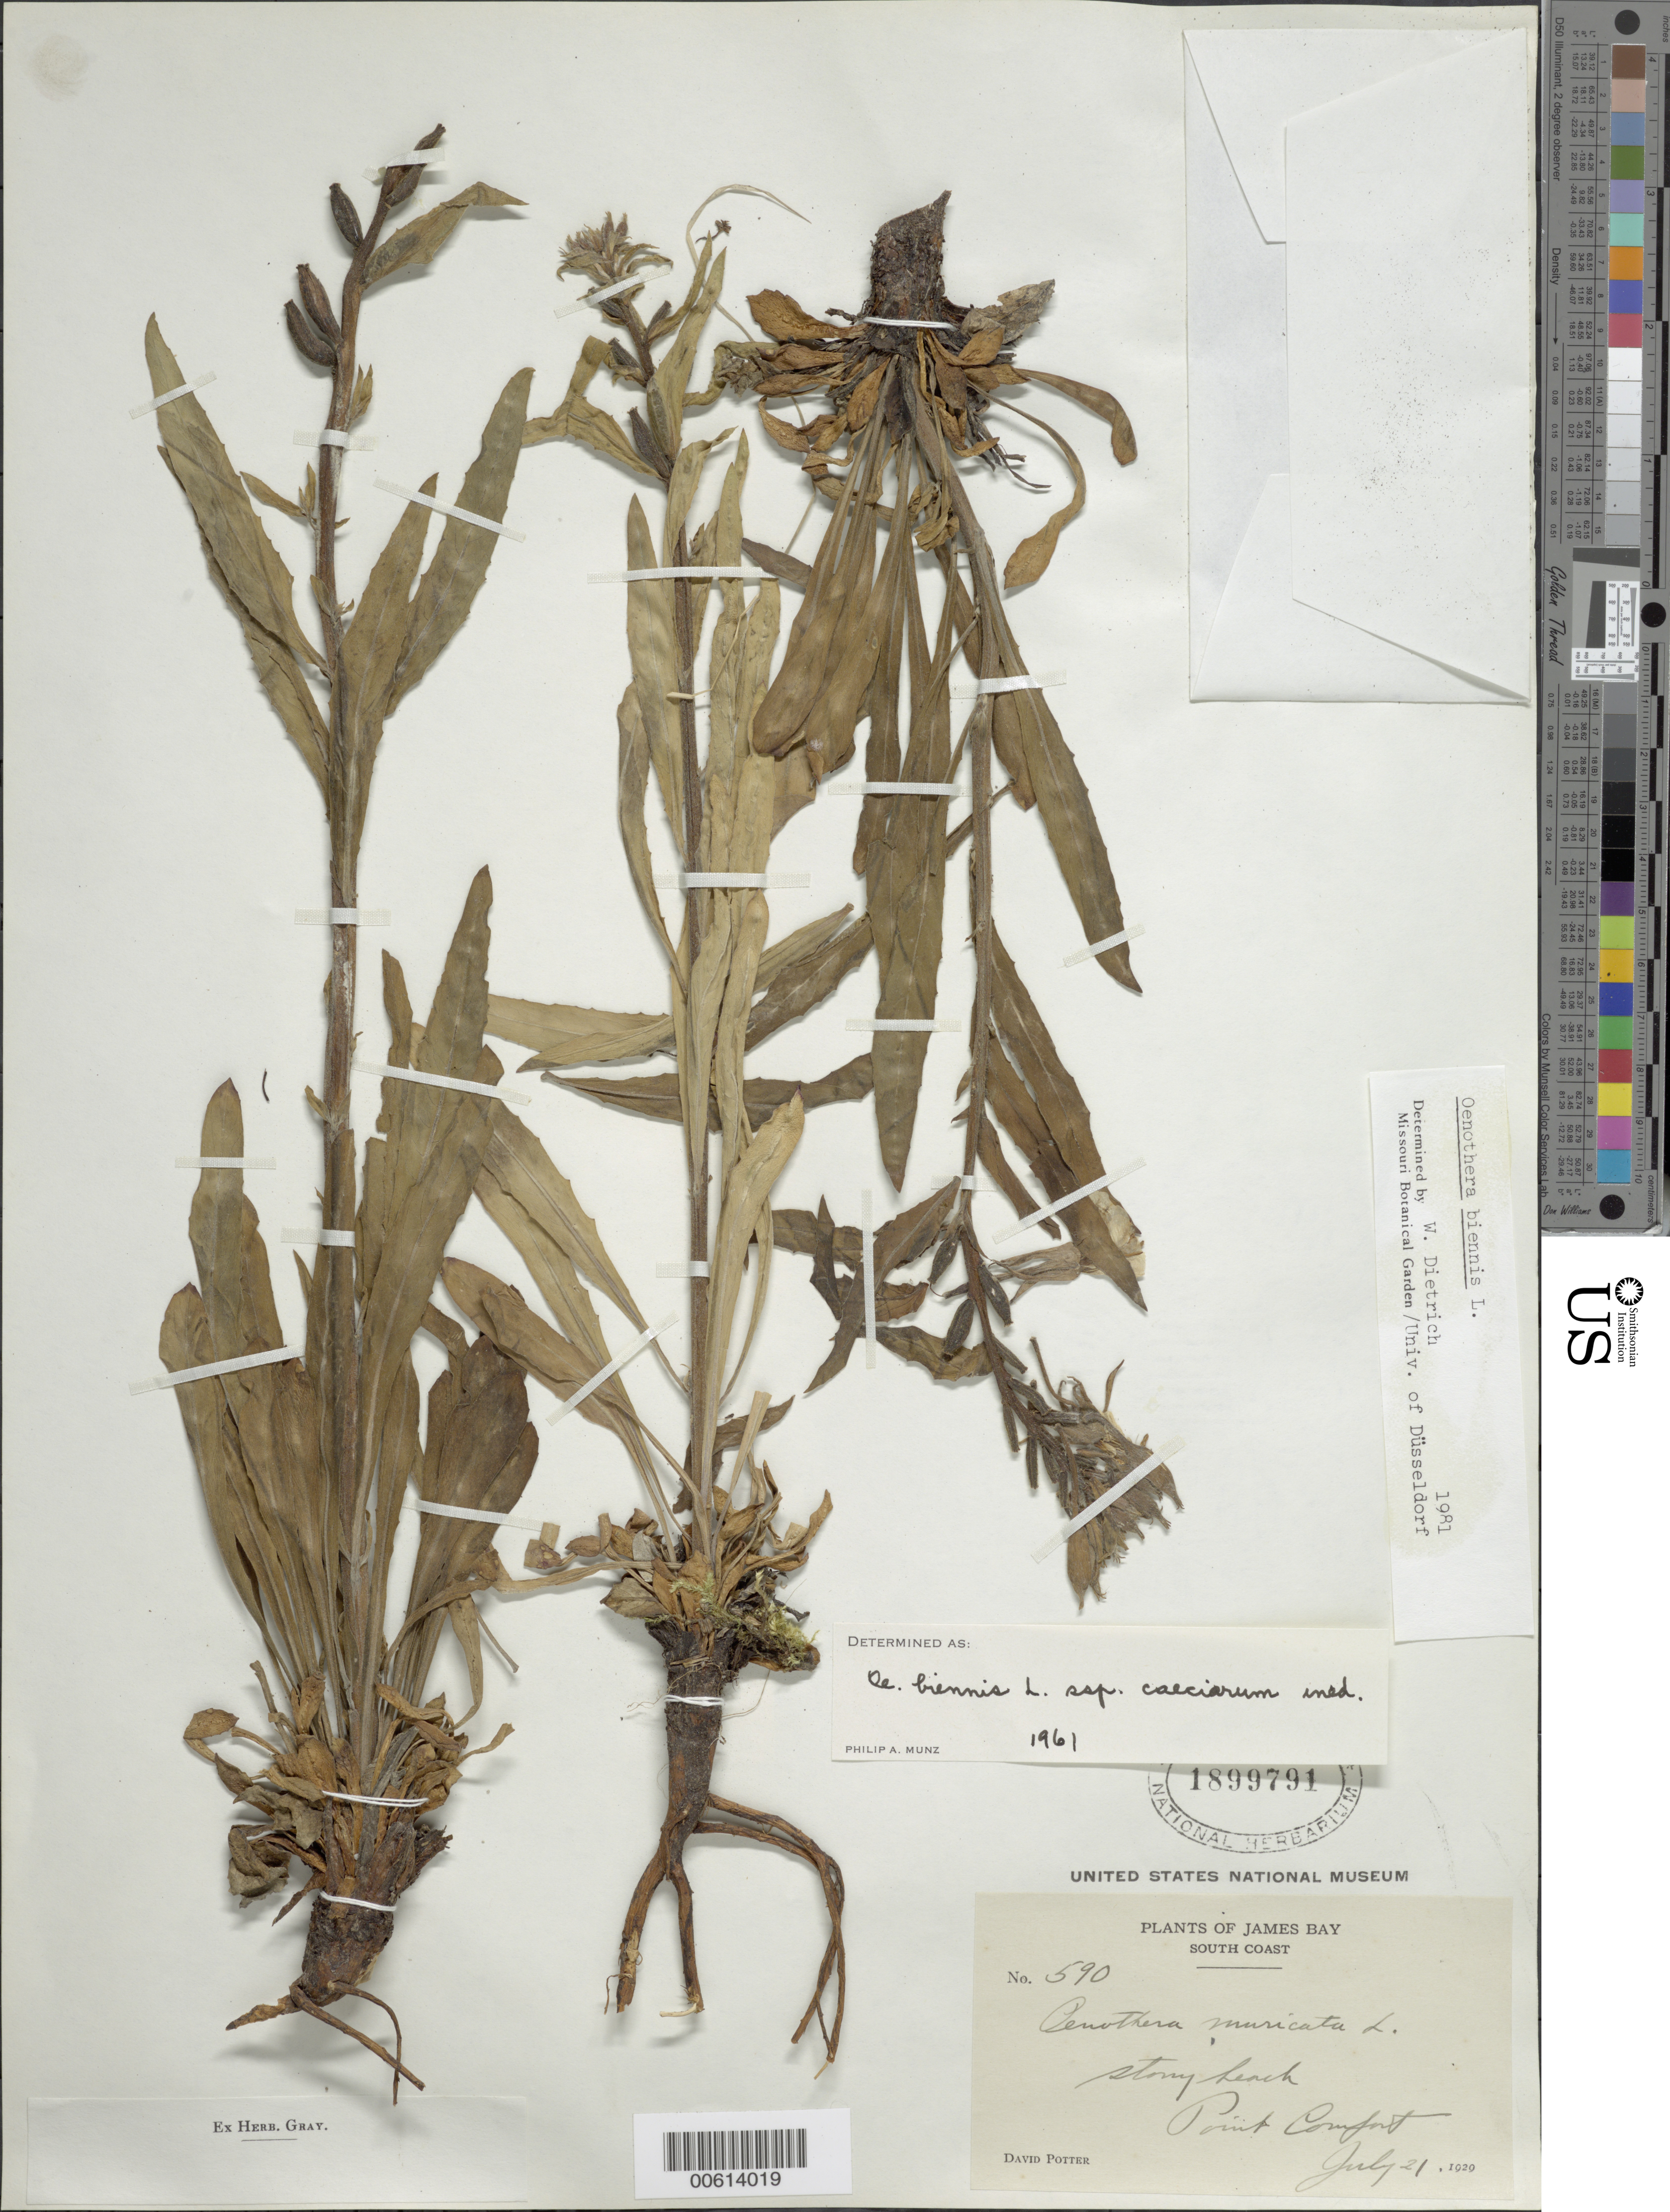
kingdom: Plantae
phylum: Tracheophyta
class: Magnoliopsida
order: Myrtales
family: Onagraceae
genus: Oenothera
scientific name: Oenothera biennis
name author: L.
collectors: D. Potter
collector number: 590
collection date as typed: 21 Jul 1929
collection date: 1929-07-21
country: Canada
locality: James Bay, Point Comfort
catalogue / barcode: US 1899791